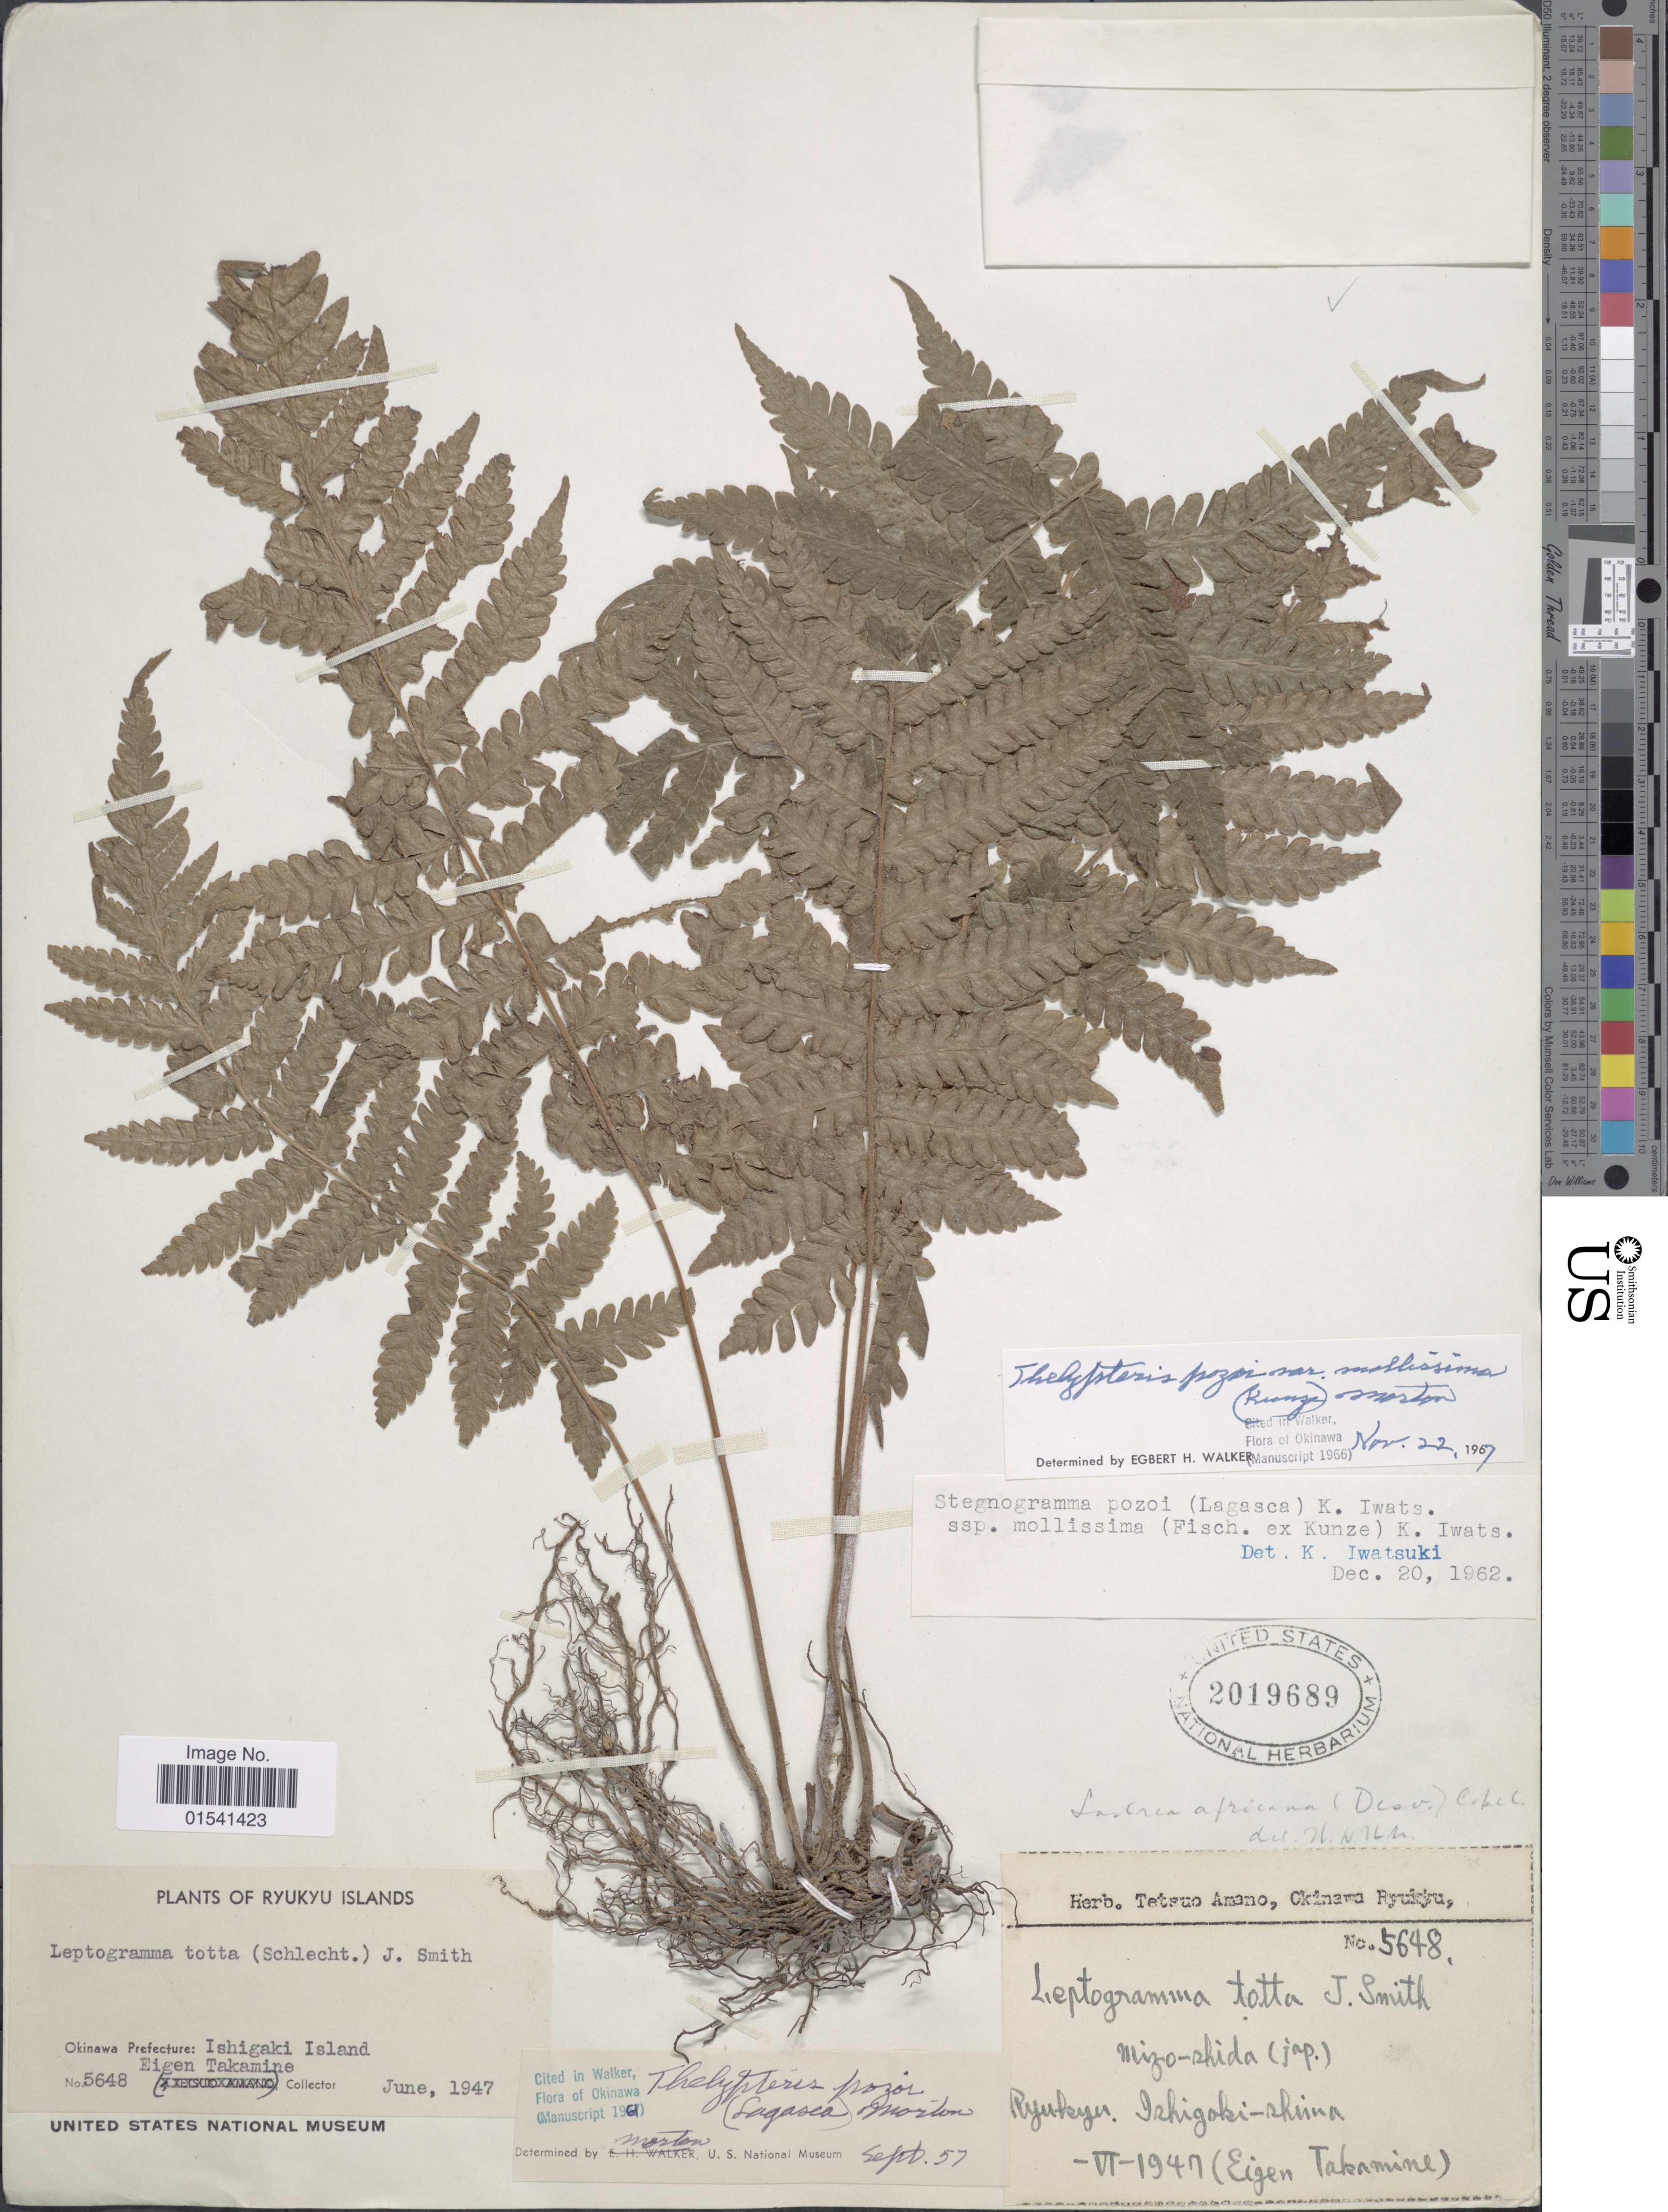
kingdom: Plantae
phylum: Tracheophyta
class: Polypodiopsida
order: Polypodiales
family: Thelypteridaceae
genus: Stegnogramma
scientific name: Stegnogramma griffithii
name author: (T. Moore) K. Iwats.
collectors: E. Takamine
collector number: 5648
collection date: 1947-06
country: Japan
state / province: Okinawa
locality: Ryukyu Isl. Ishigaki Island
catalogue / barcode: US 2019689